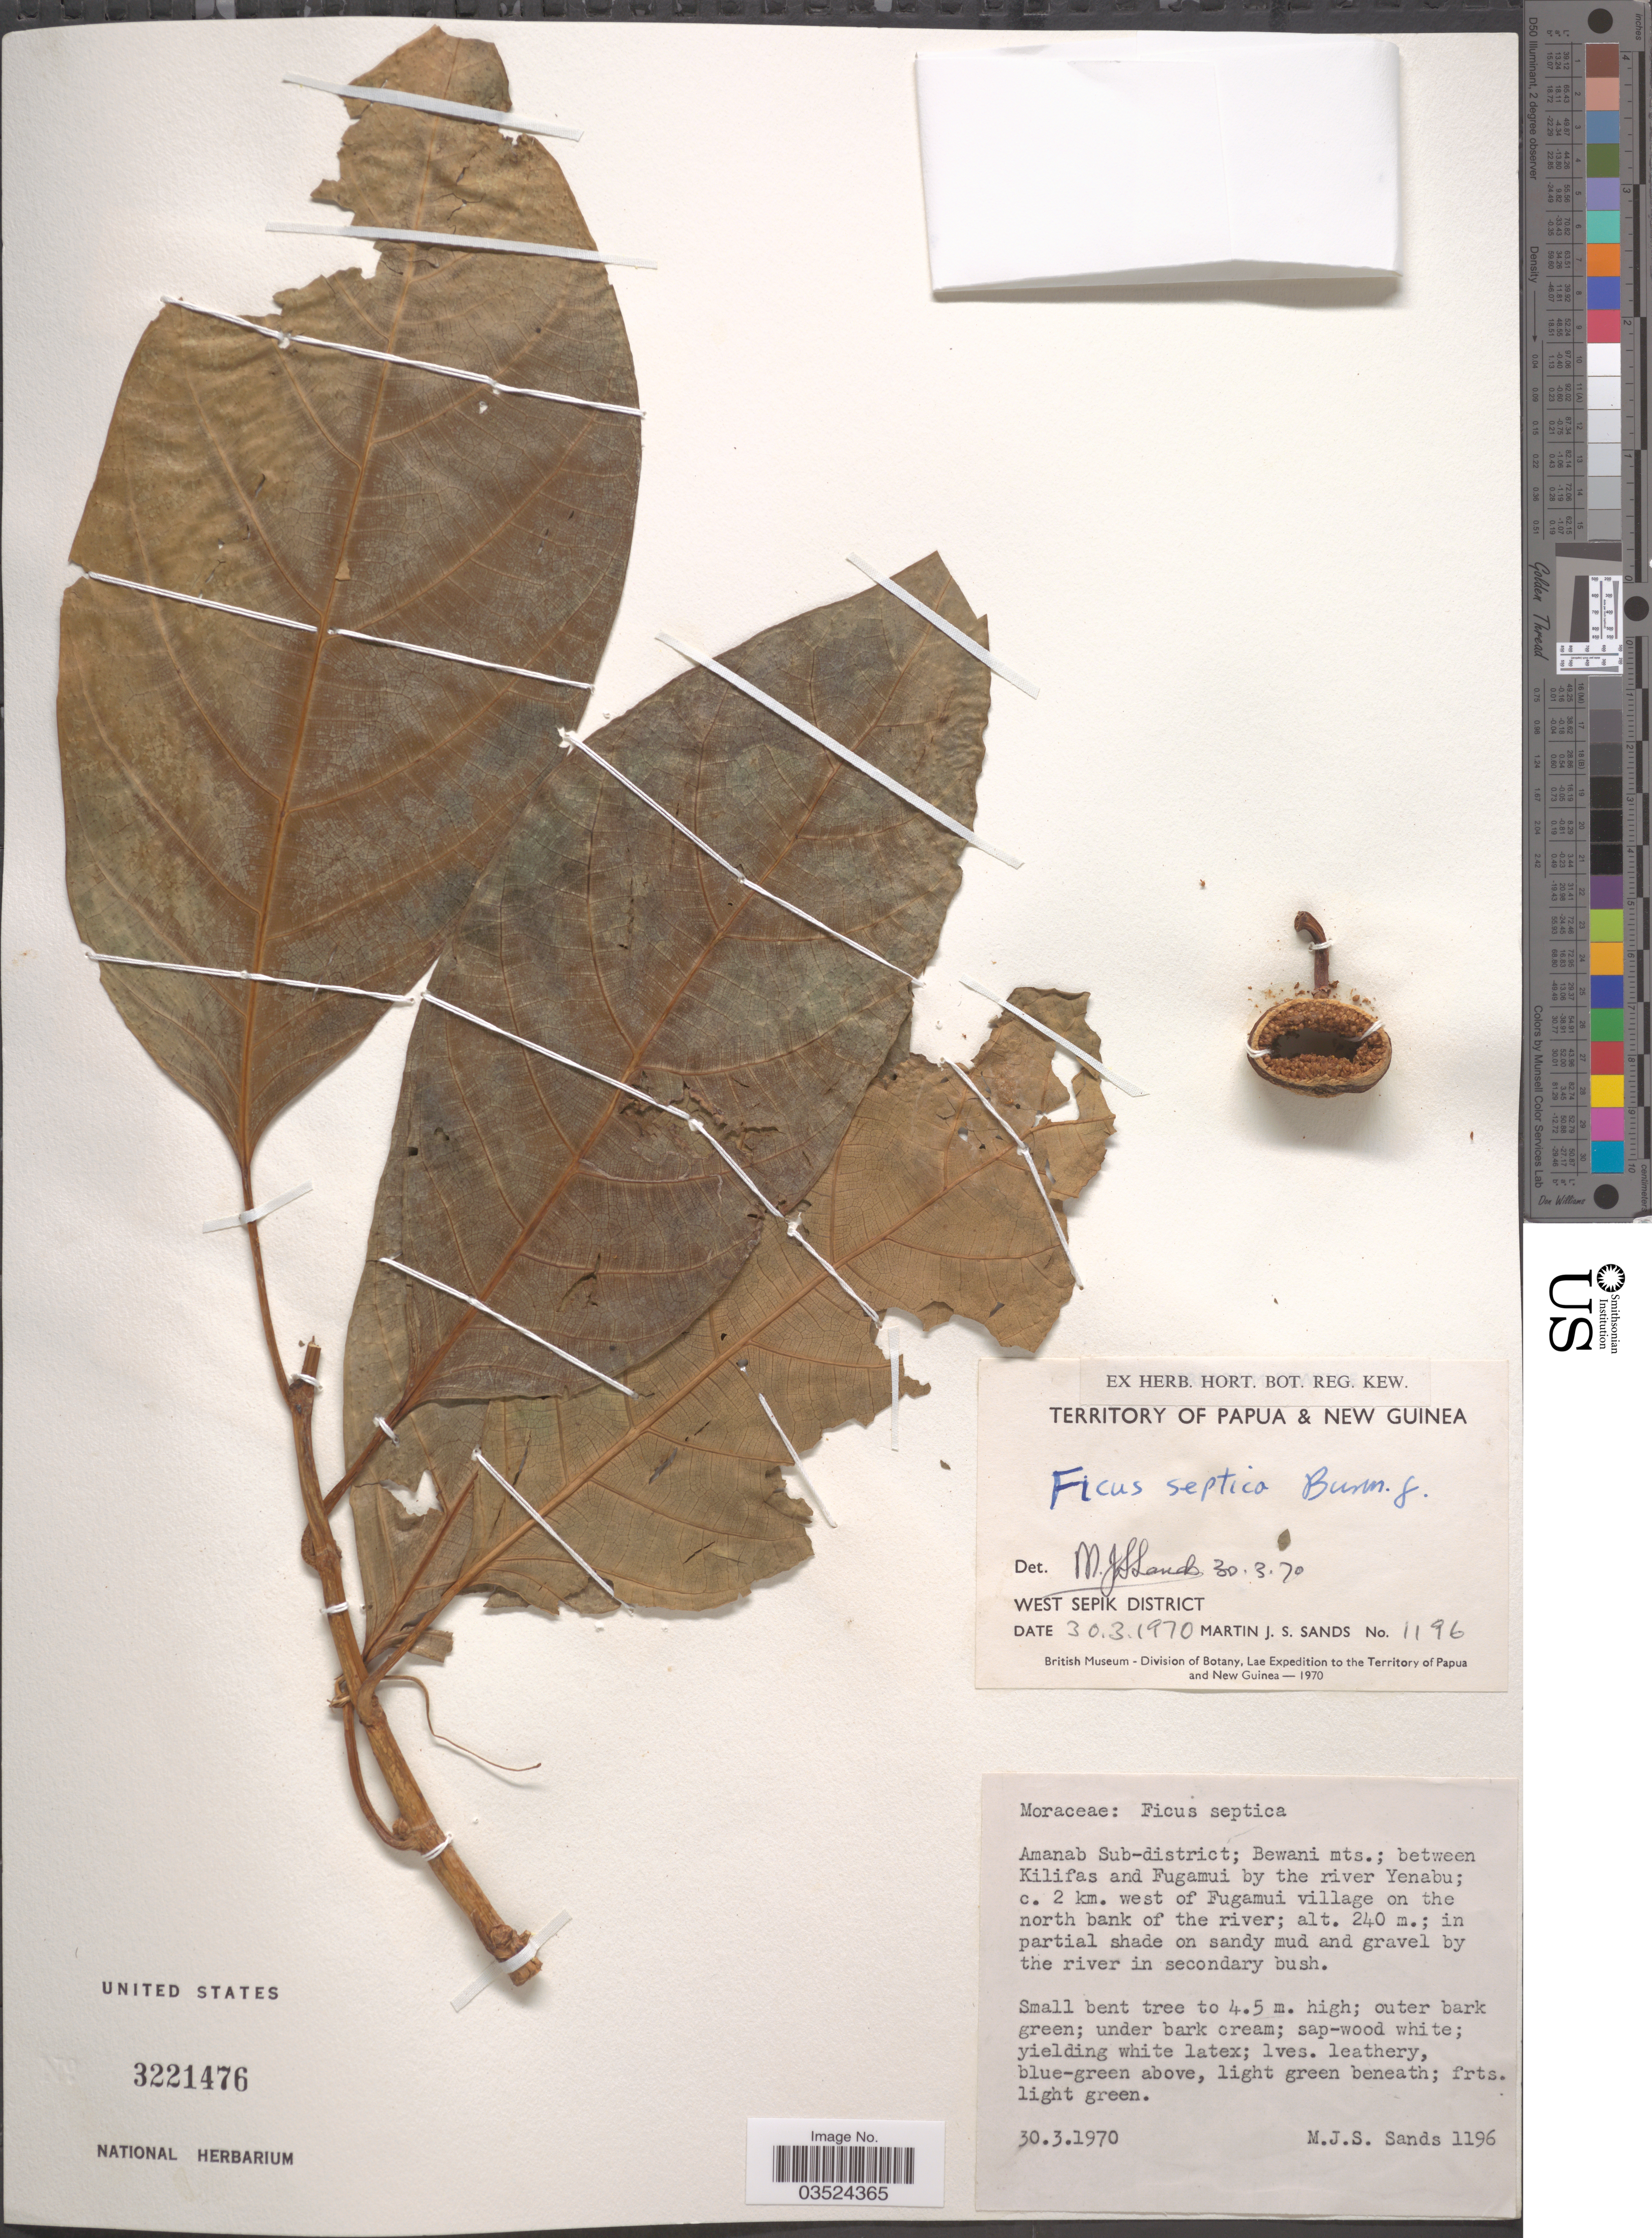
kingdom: Plantae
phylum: Tracheophyta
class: Magnoliopsida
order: Rosales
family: Moraceae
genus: Ficus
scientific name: Ficus septica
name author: Burm. f.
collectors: M. Sands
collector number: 1196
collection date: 1970-03-30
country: Papua New Guinea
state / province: Sandaun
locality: Territory of Papua & New Guinea. West Sepik District. Amanab Sub-district; Bewani mts.; between Kilifas and Fugamui by the river Yenabu; c. 2 km. west of Fugamui village on the north bank of the river.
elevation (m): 240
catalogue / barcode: US 3221476